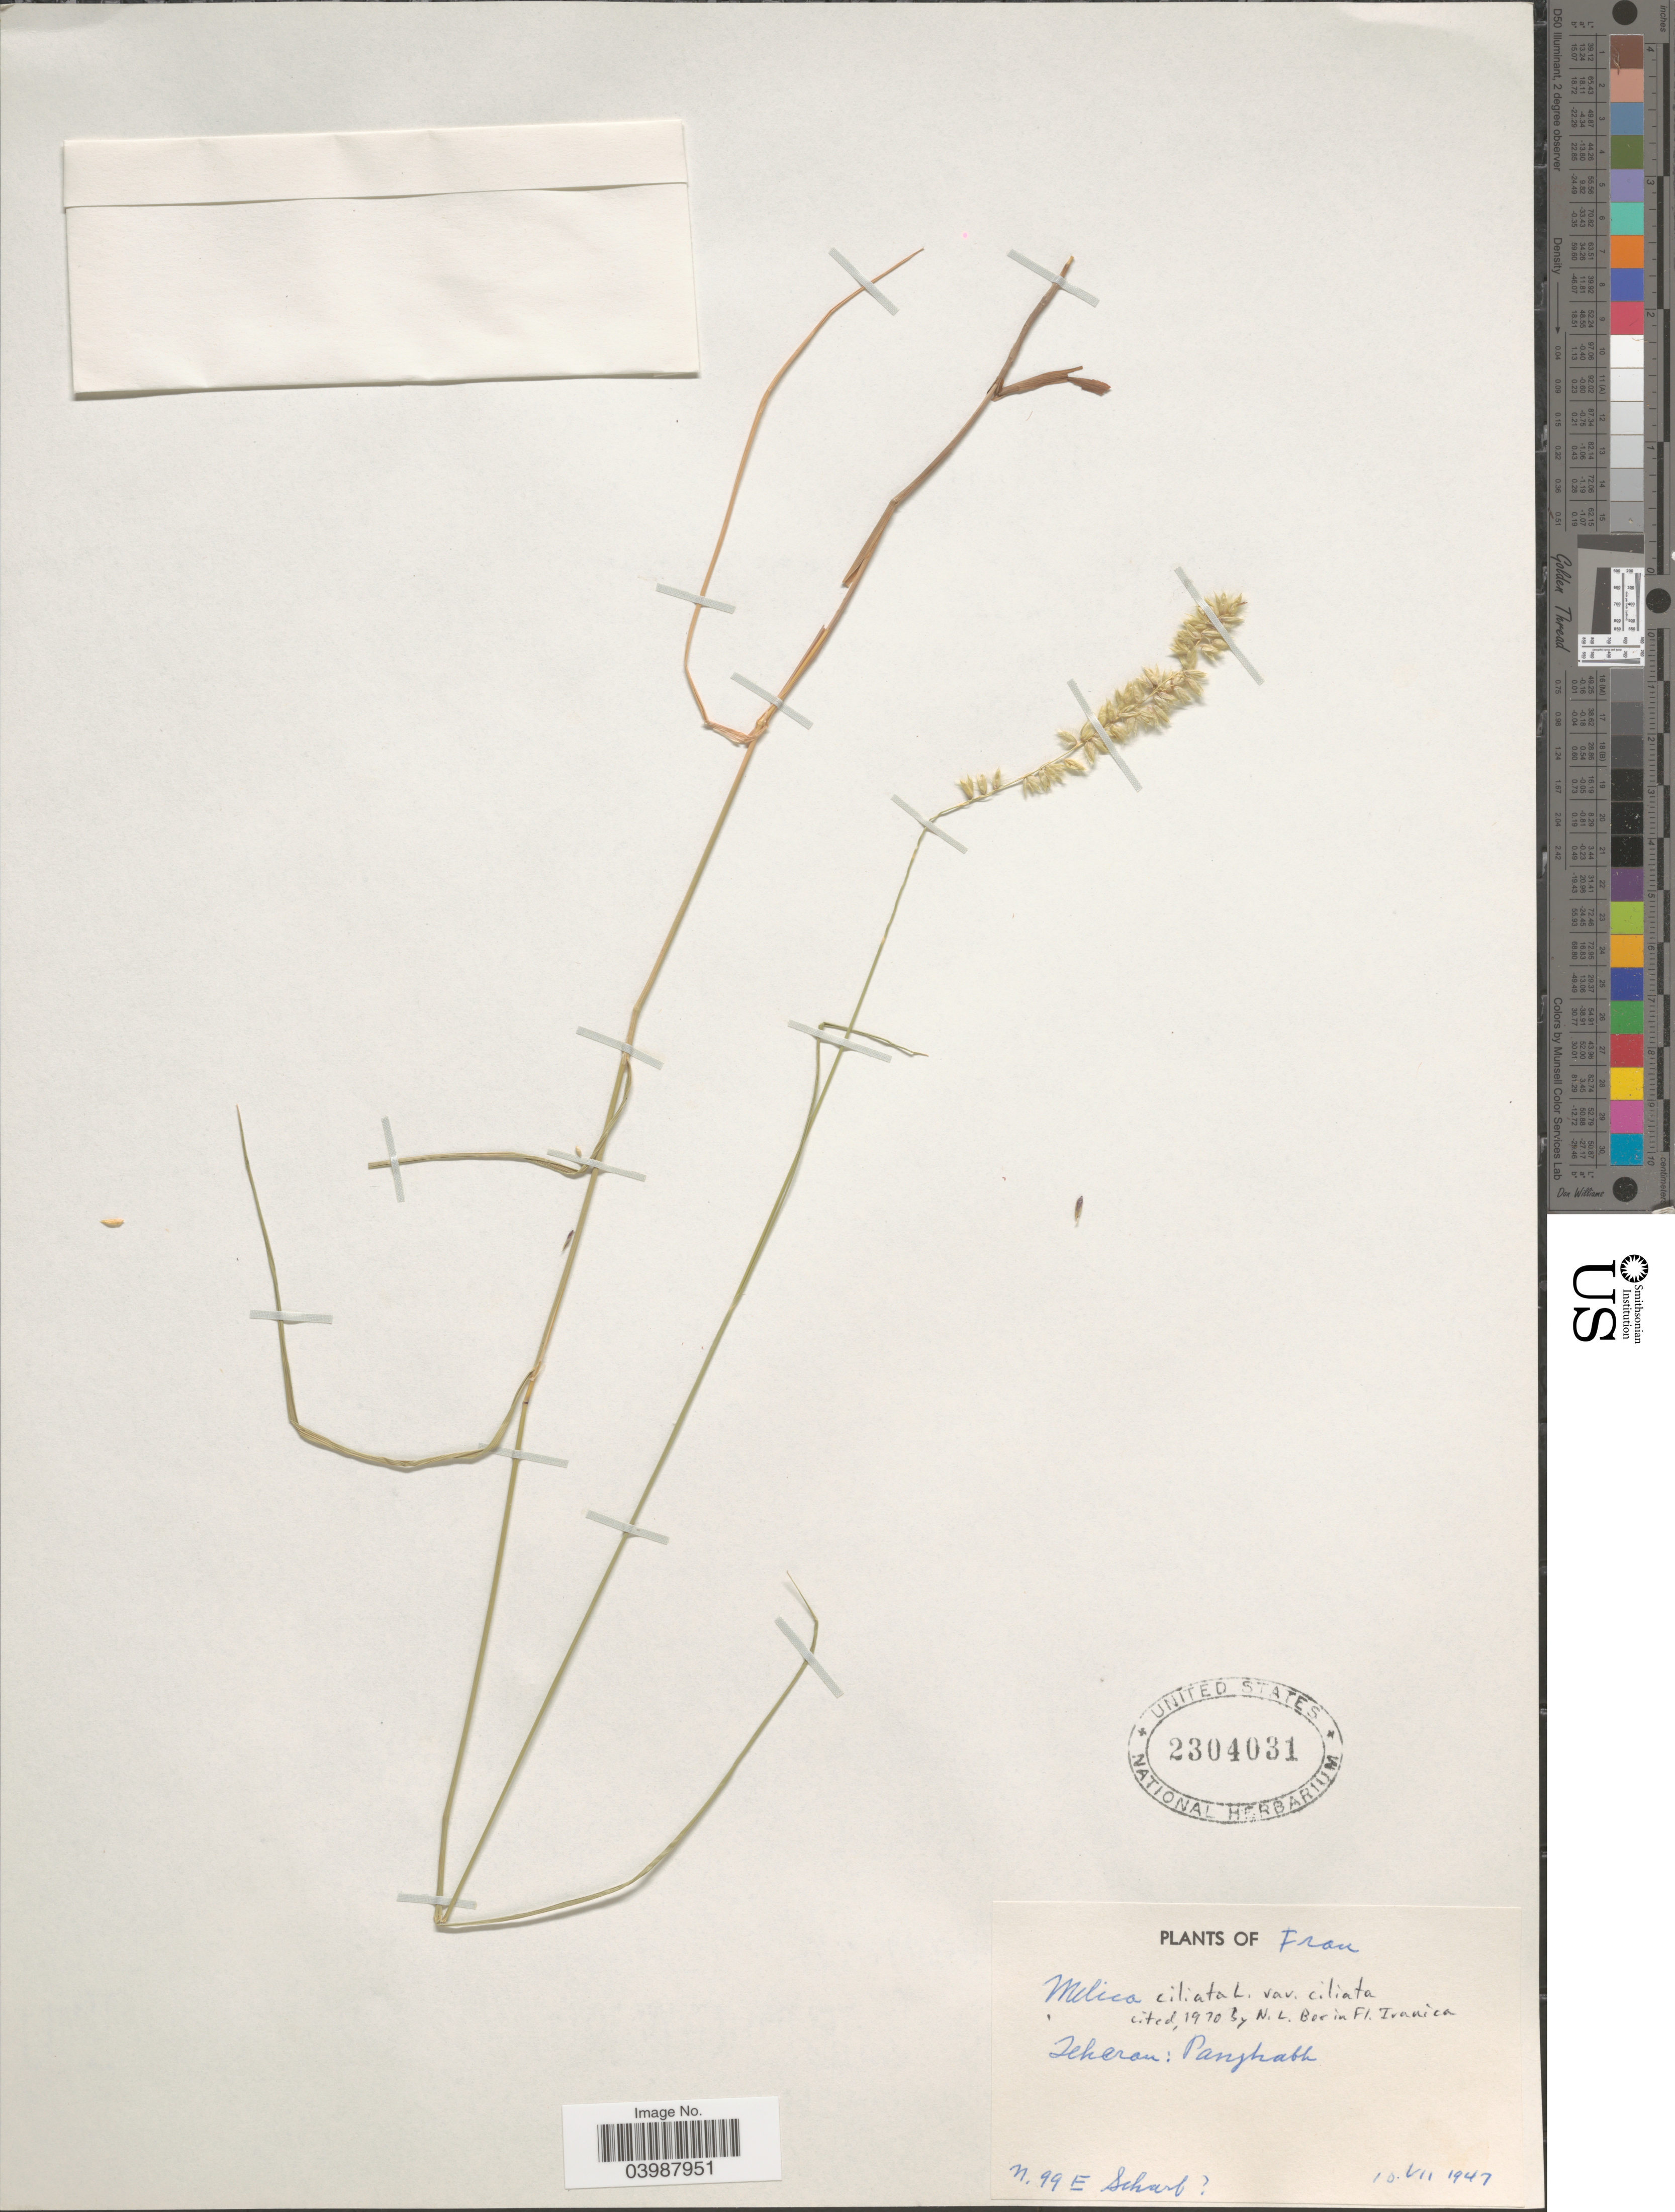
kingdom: Plantae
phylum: Tracheophyta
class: Liliopsida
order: Poales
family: Poaceae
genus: Melica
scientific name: Melica ciliata subsp. ciliata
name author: L.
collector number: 99E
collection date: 1947-07-10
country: Iran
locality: Scheran: Panjhabh.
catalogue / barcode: US 2304031